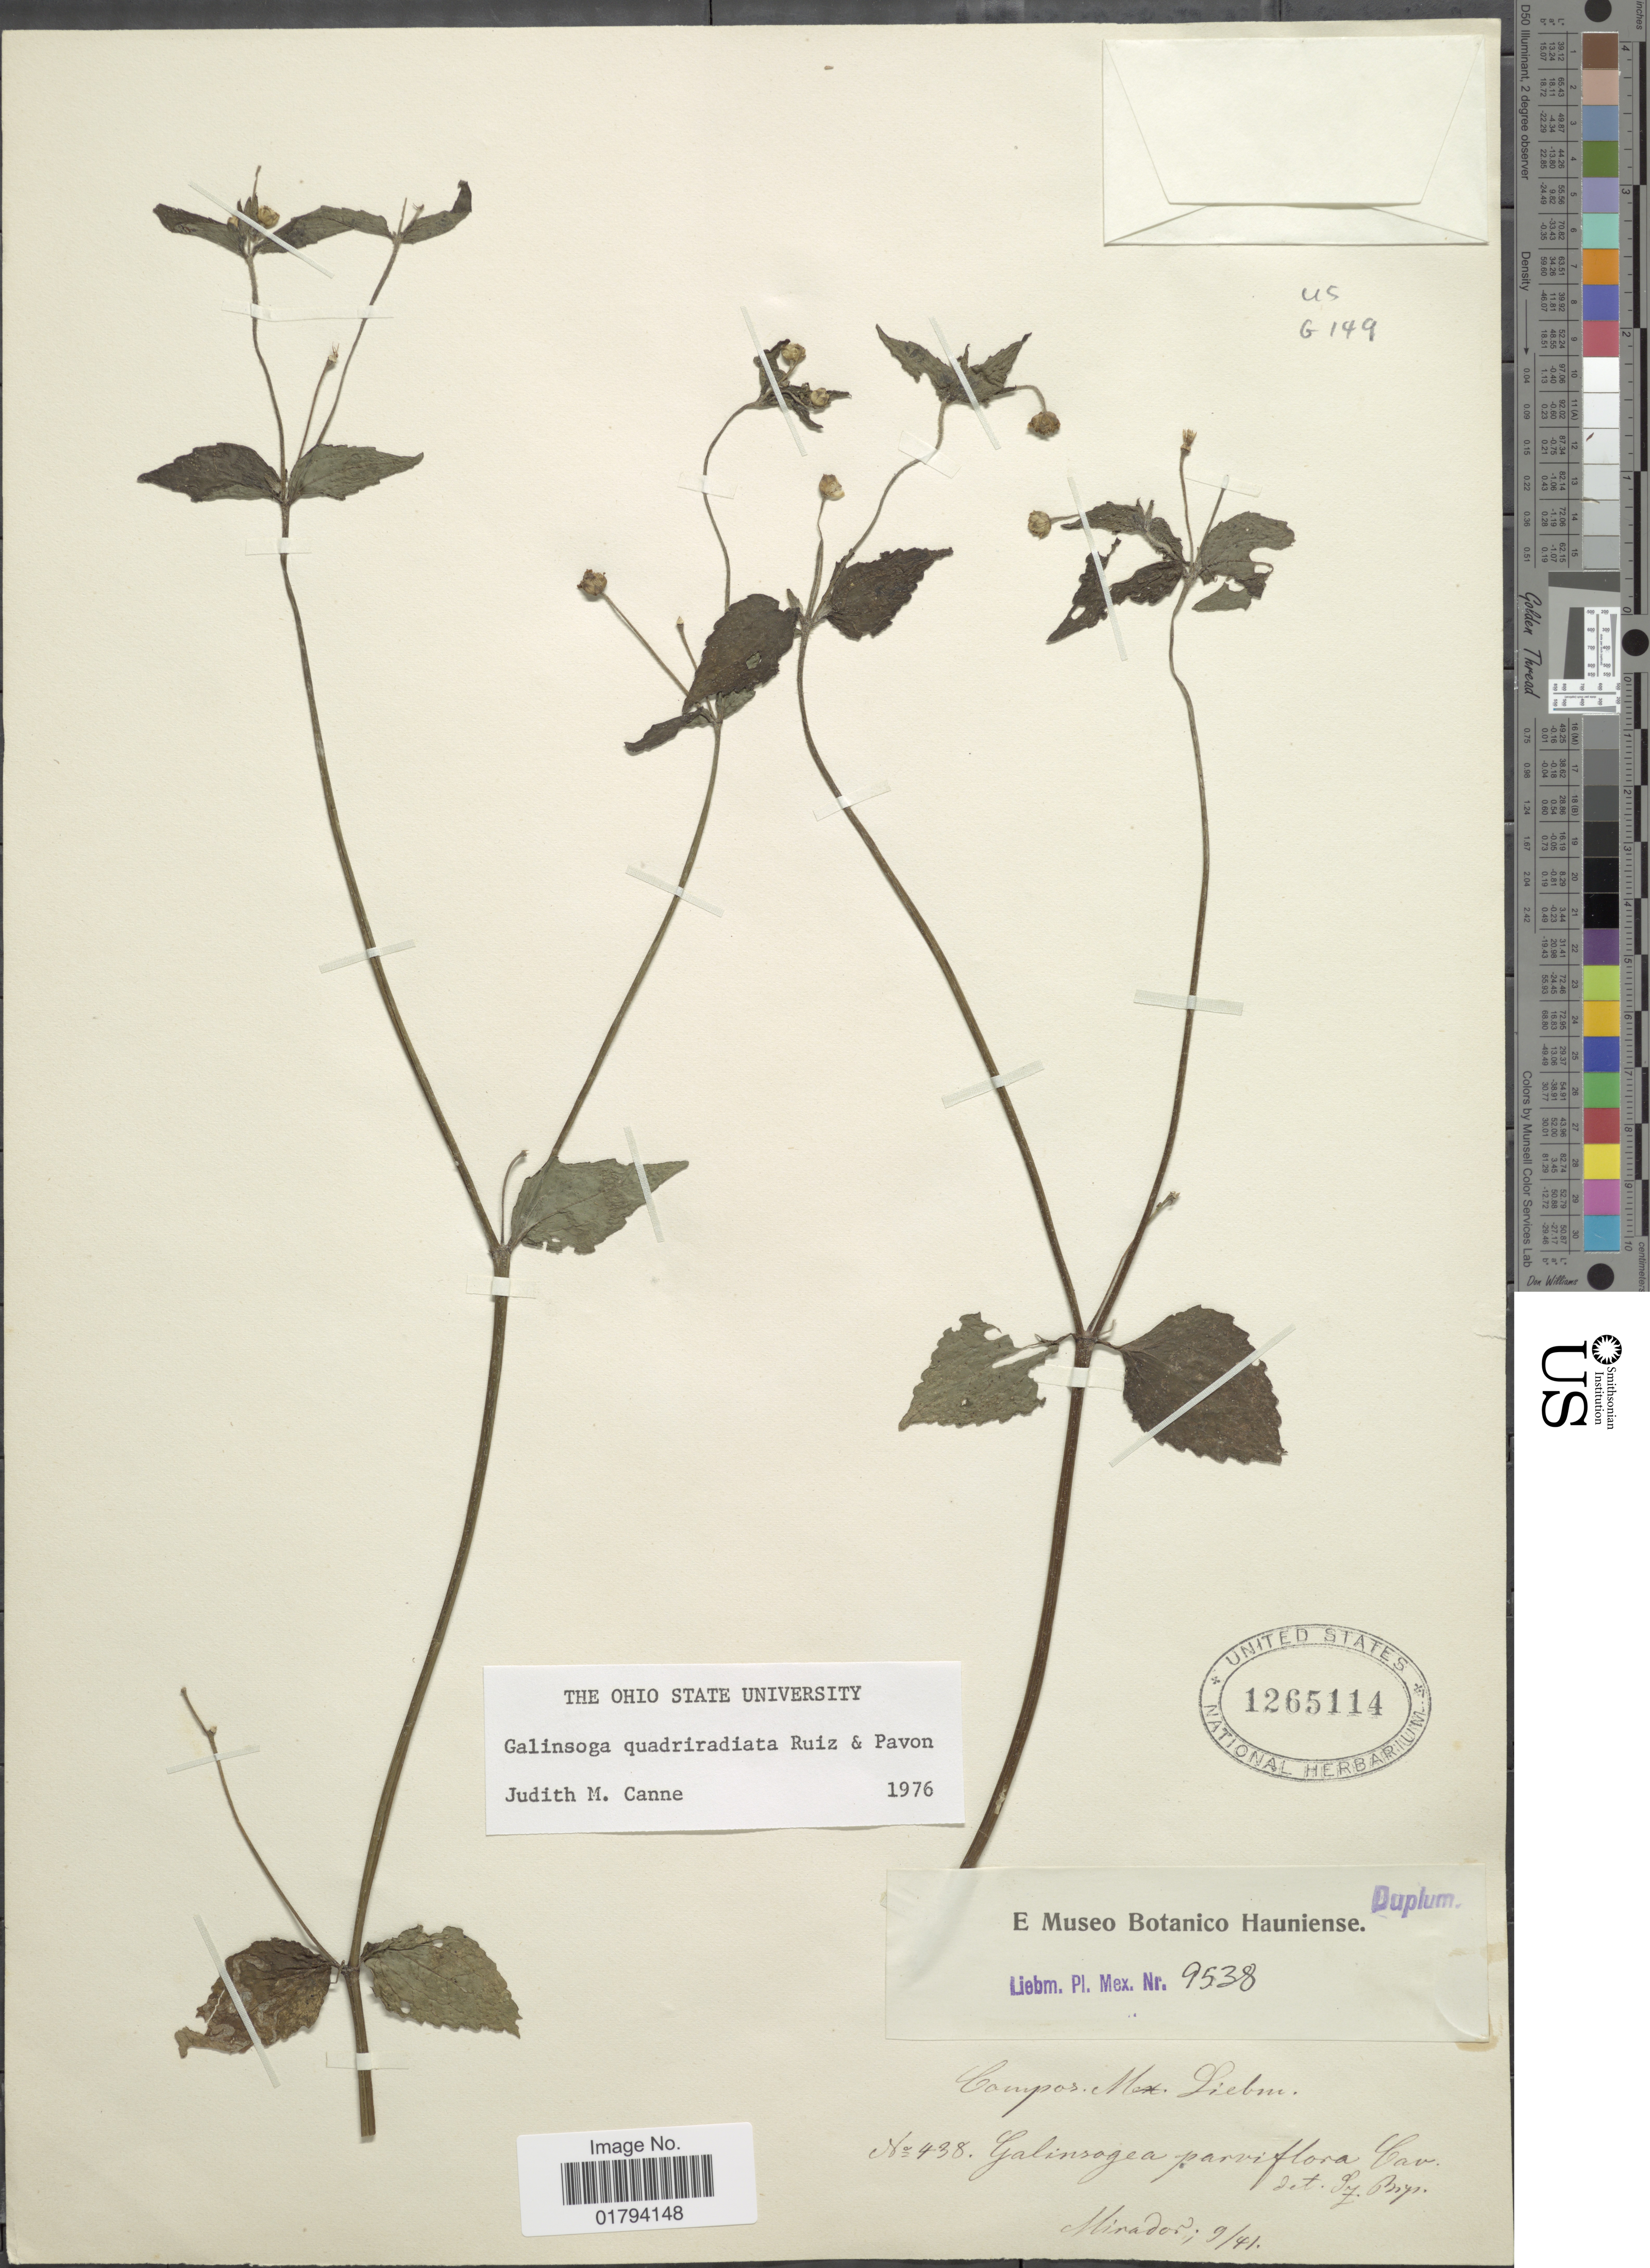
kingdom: Plantae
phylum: Tracheophyta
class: Magnoliopsida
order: Asterales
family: Asteraceae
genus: Galinsoga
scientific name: Galinsoga quadriradiata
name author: Ruiz & Pav.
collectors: Liebmann, --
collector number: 9538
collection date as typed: Transcribed d/m/y: /9/41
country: Mexico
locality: Mirador.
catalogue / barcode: US 1265114